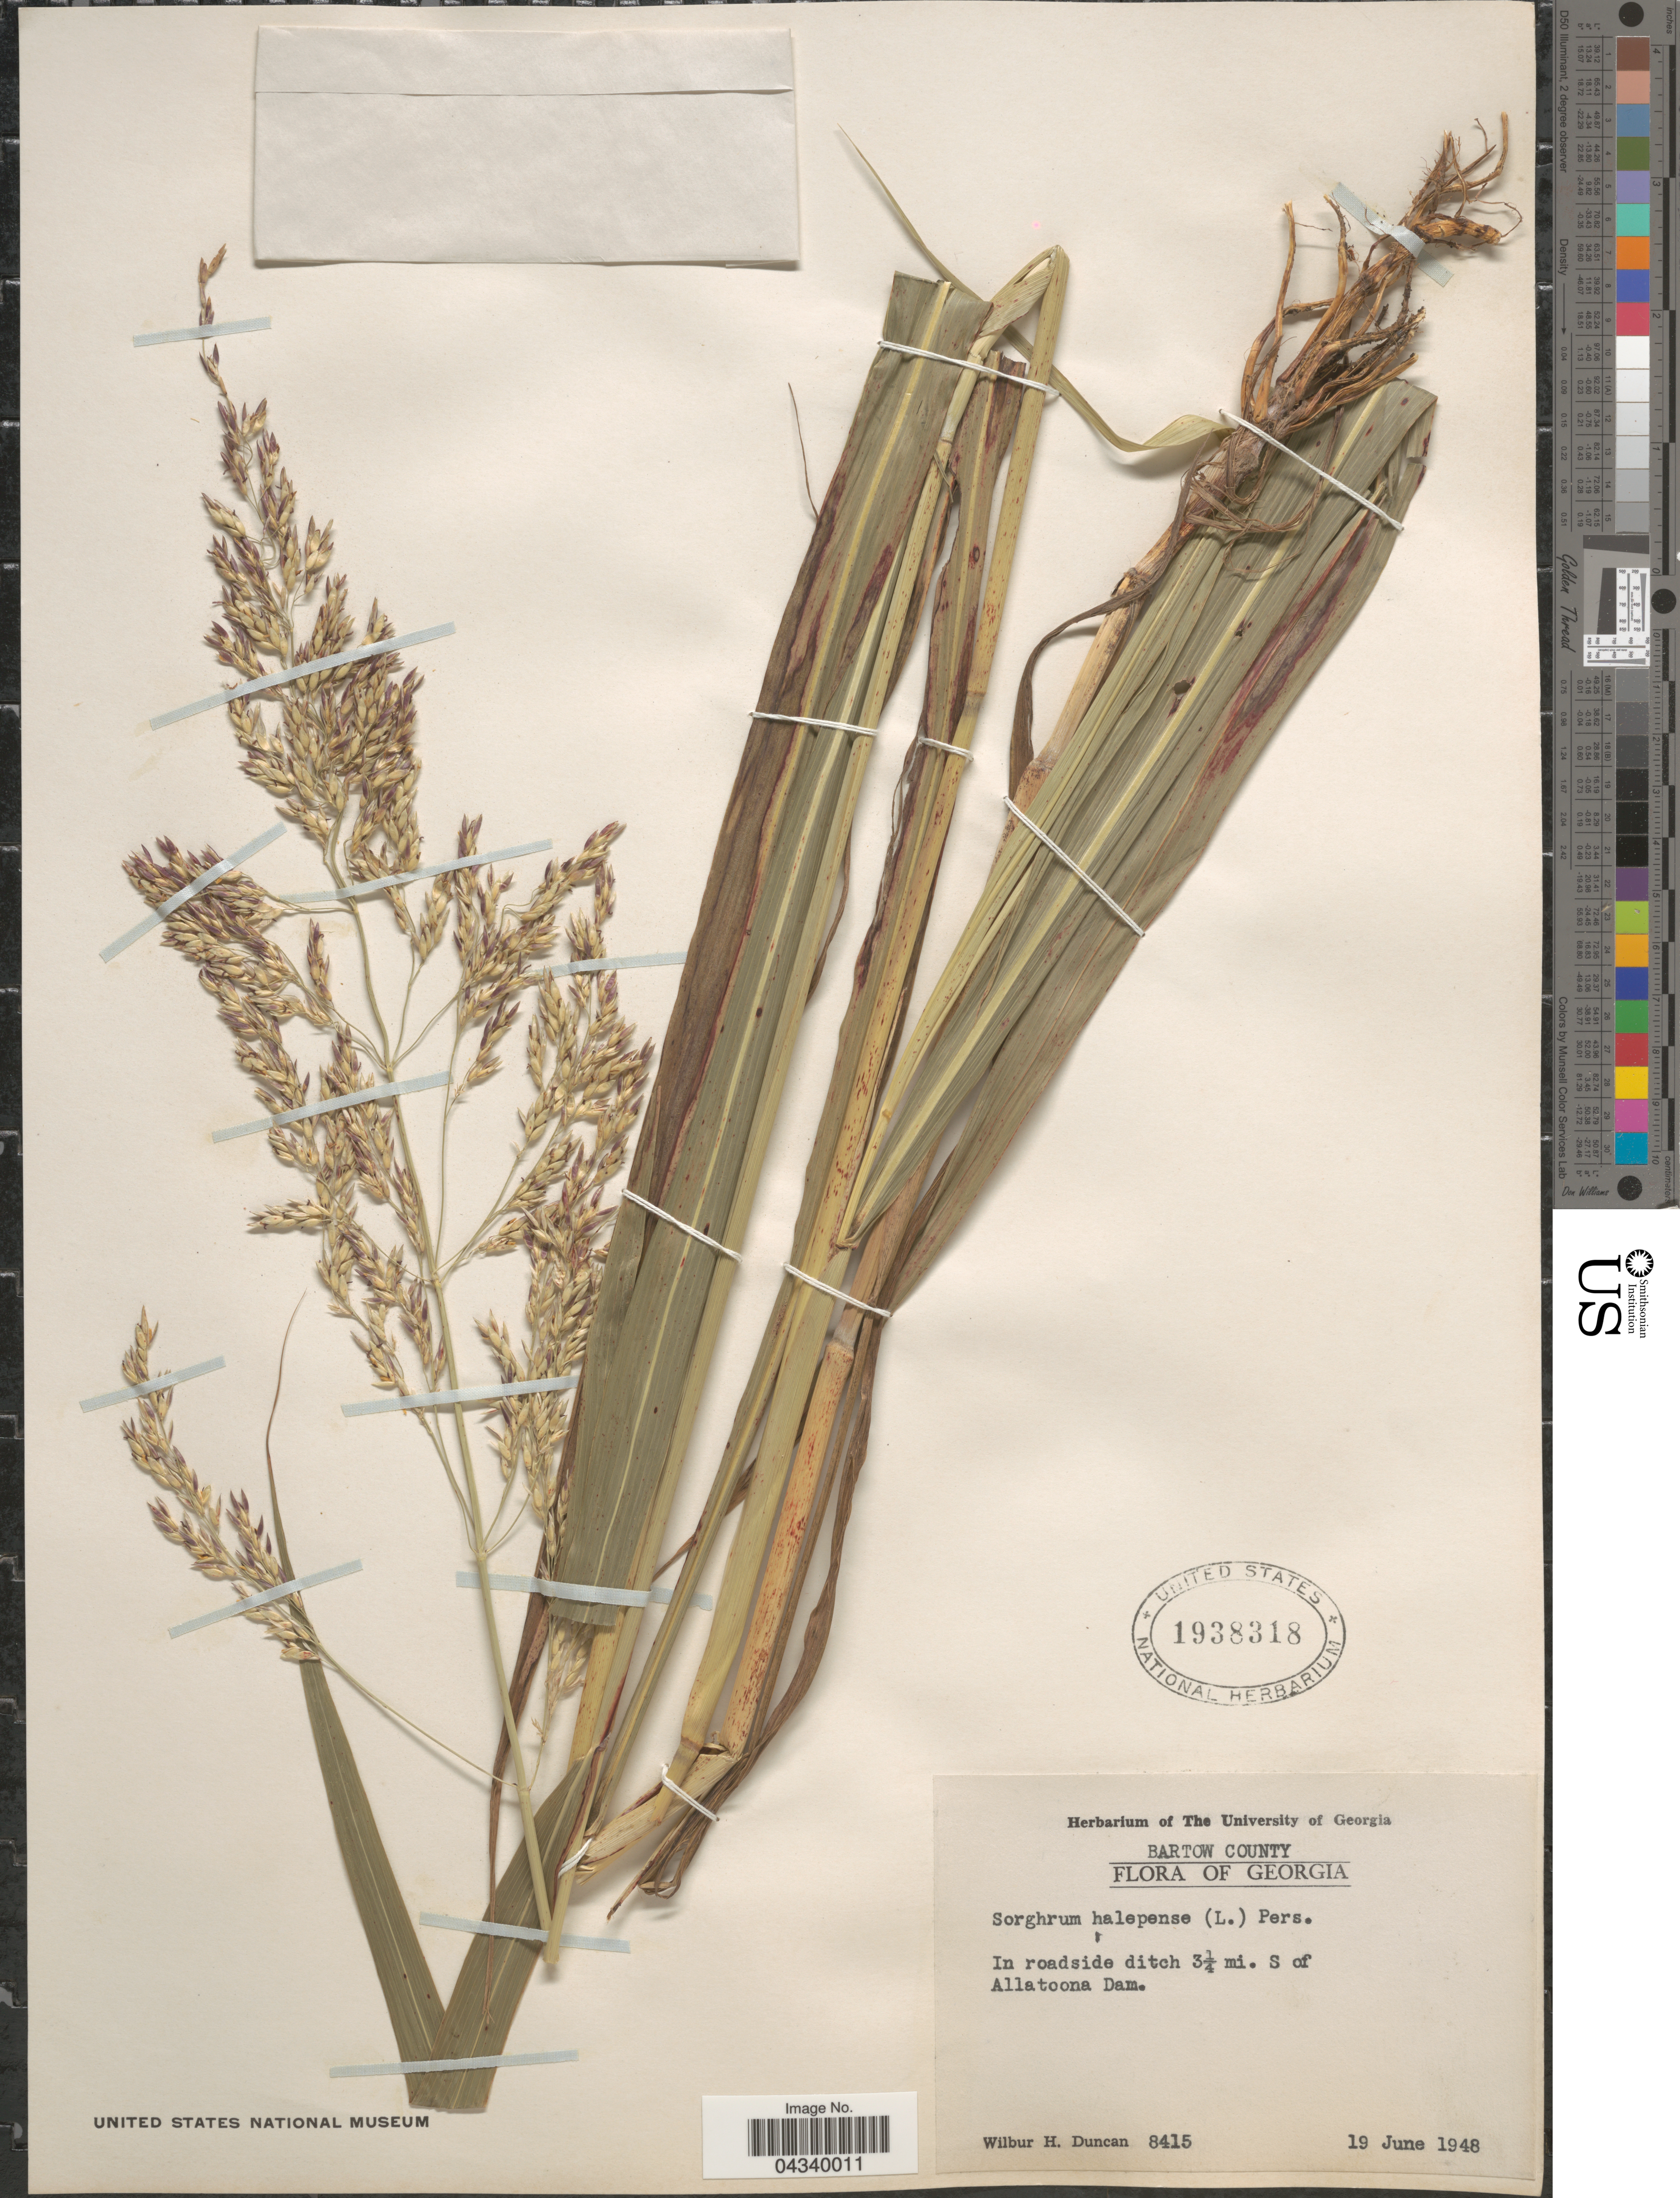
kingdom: Plantae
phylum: Tracheophyta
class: Liliopsida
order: Poales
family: Poaceae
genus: Sorghum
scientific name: Sorghum halepense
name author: (L.) Pers.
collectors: W. H. Duncan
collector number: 8415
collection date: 1948-06-19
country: United States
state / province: Georgia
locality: Bartow County. In roadside ditch 3¼ mi. S of Allatoona Dam.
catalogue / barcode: US 1938318